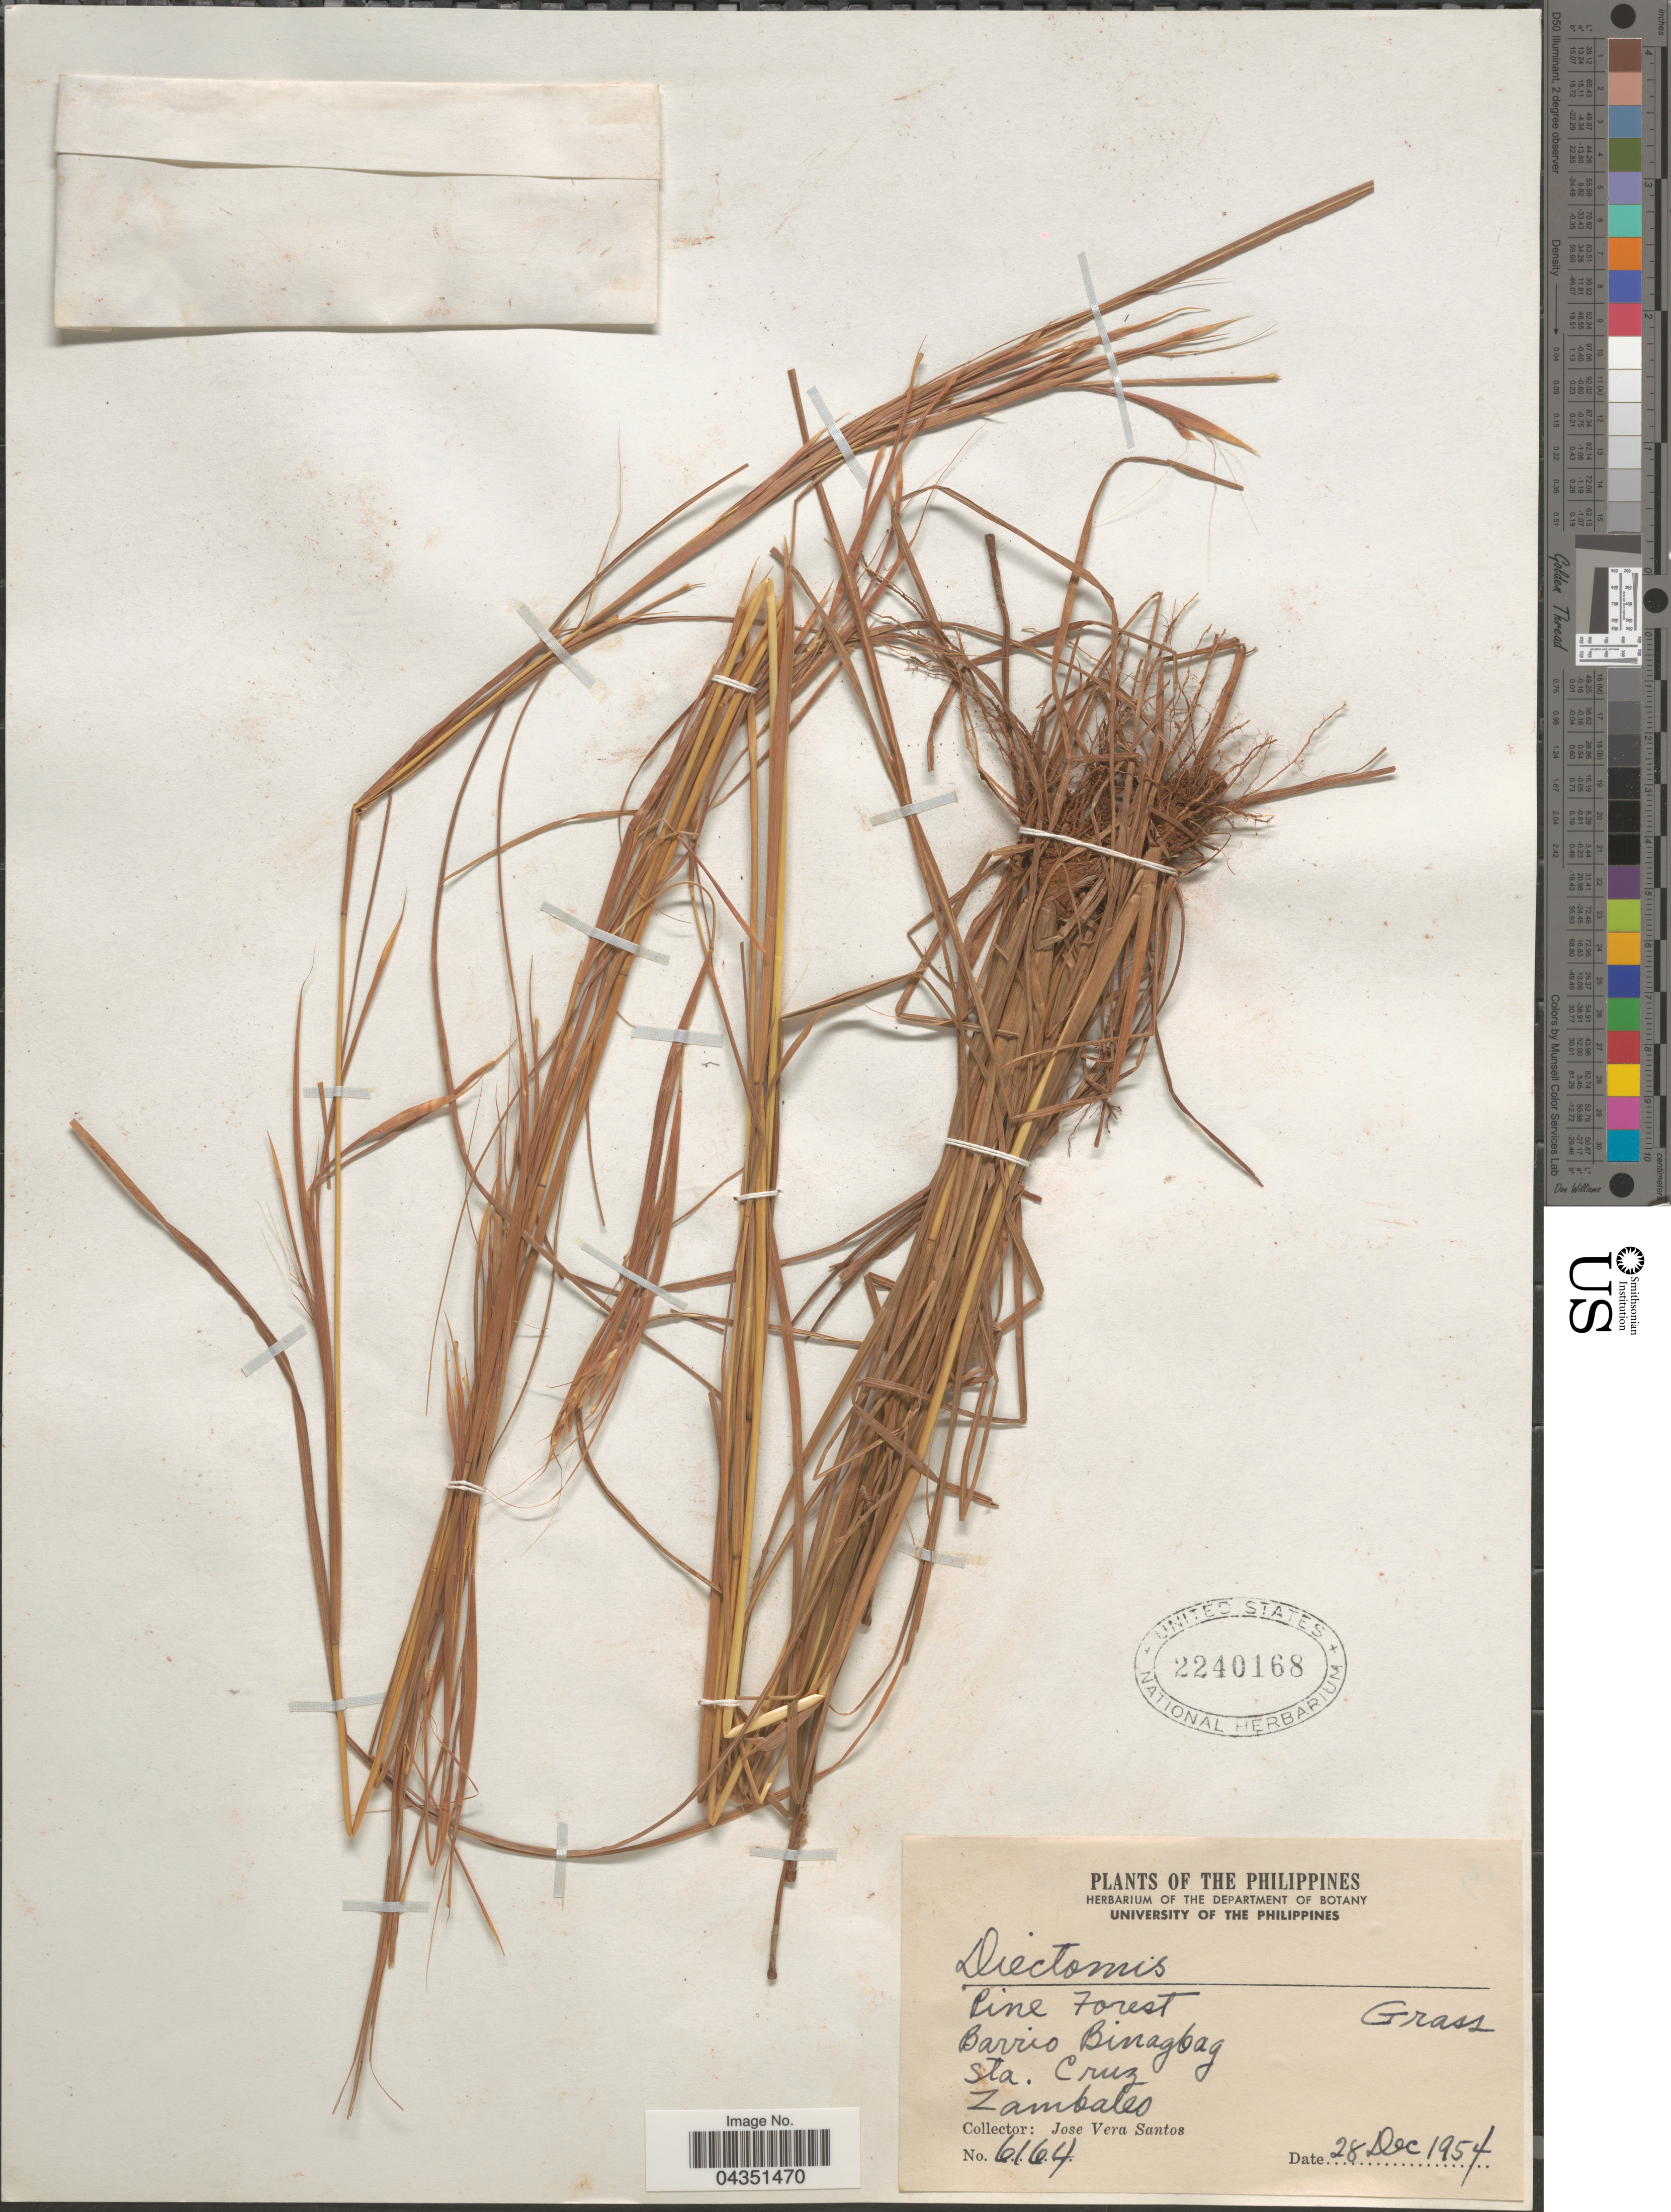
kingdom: Plantae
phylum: Tracheophyta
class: Liliopsida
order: Poales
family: Poaceae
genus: Diectomis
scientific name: Diectomis fastigiata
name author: (Sw.) P. Beauv.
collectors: J. V. Santos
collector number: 6164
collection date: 1954-12-28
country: Philippines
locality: Barrio Binagbag. Sta. Cruz. Zambales.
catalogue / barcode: US 2240168